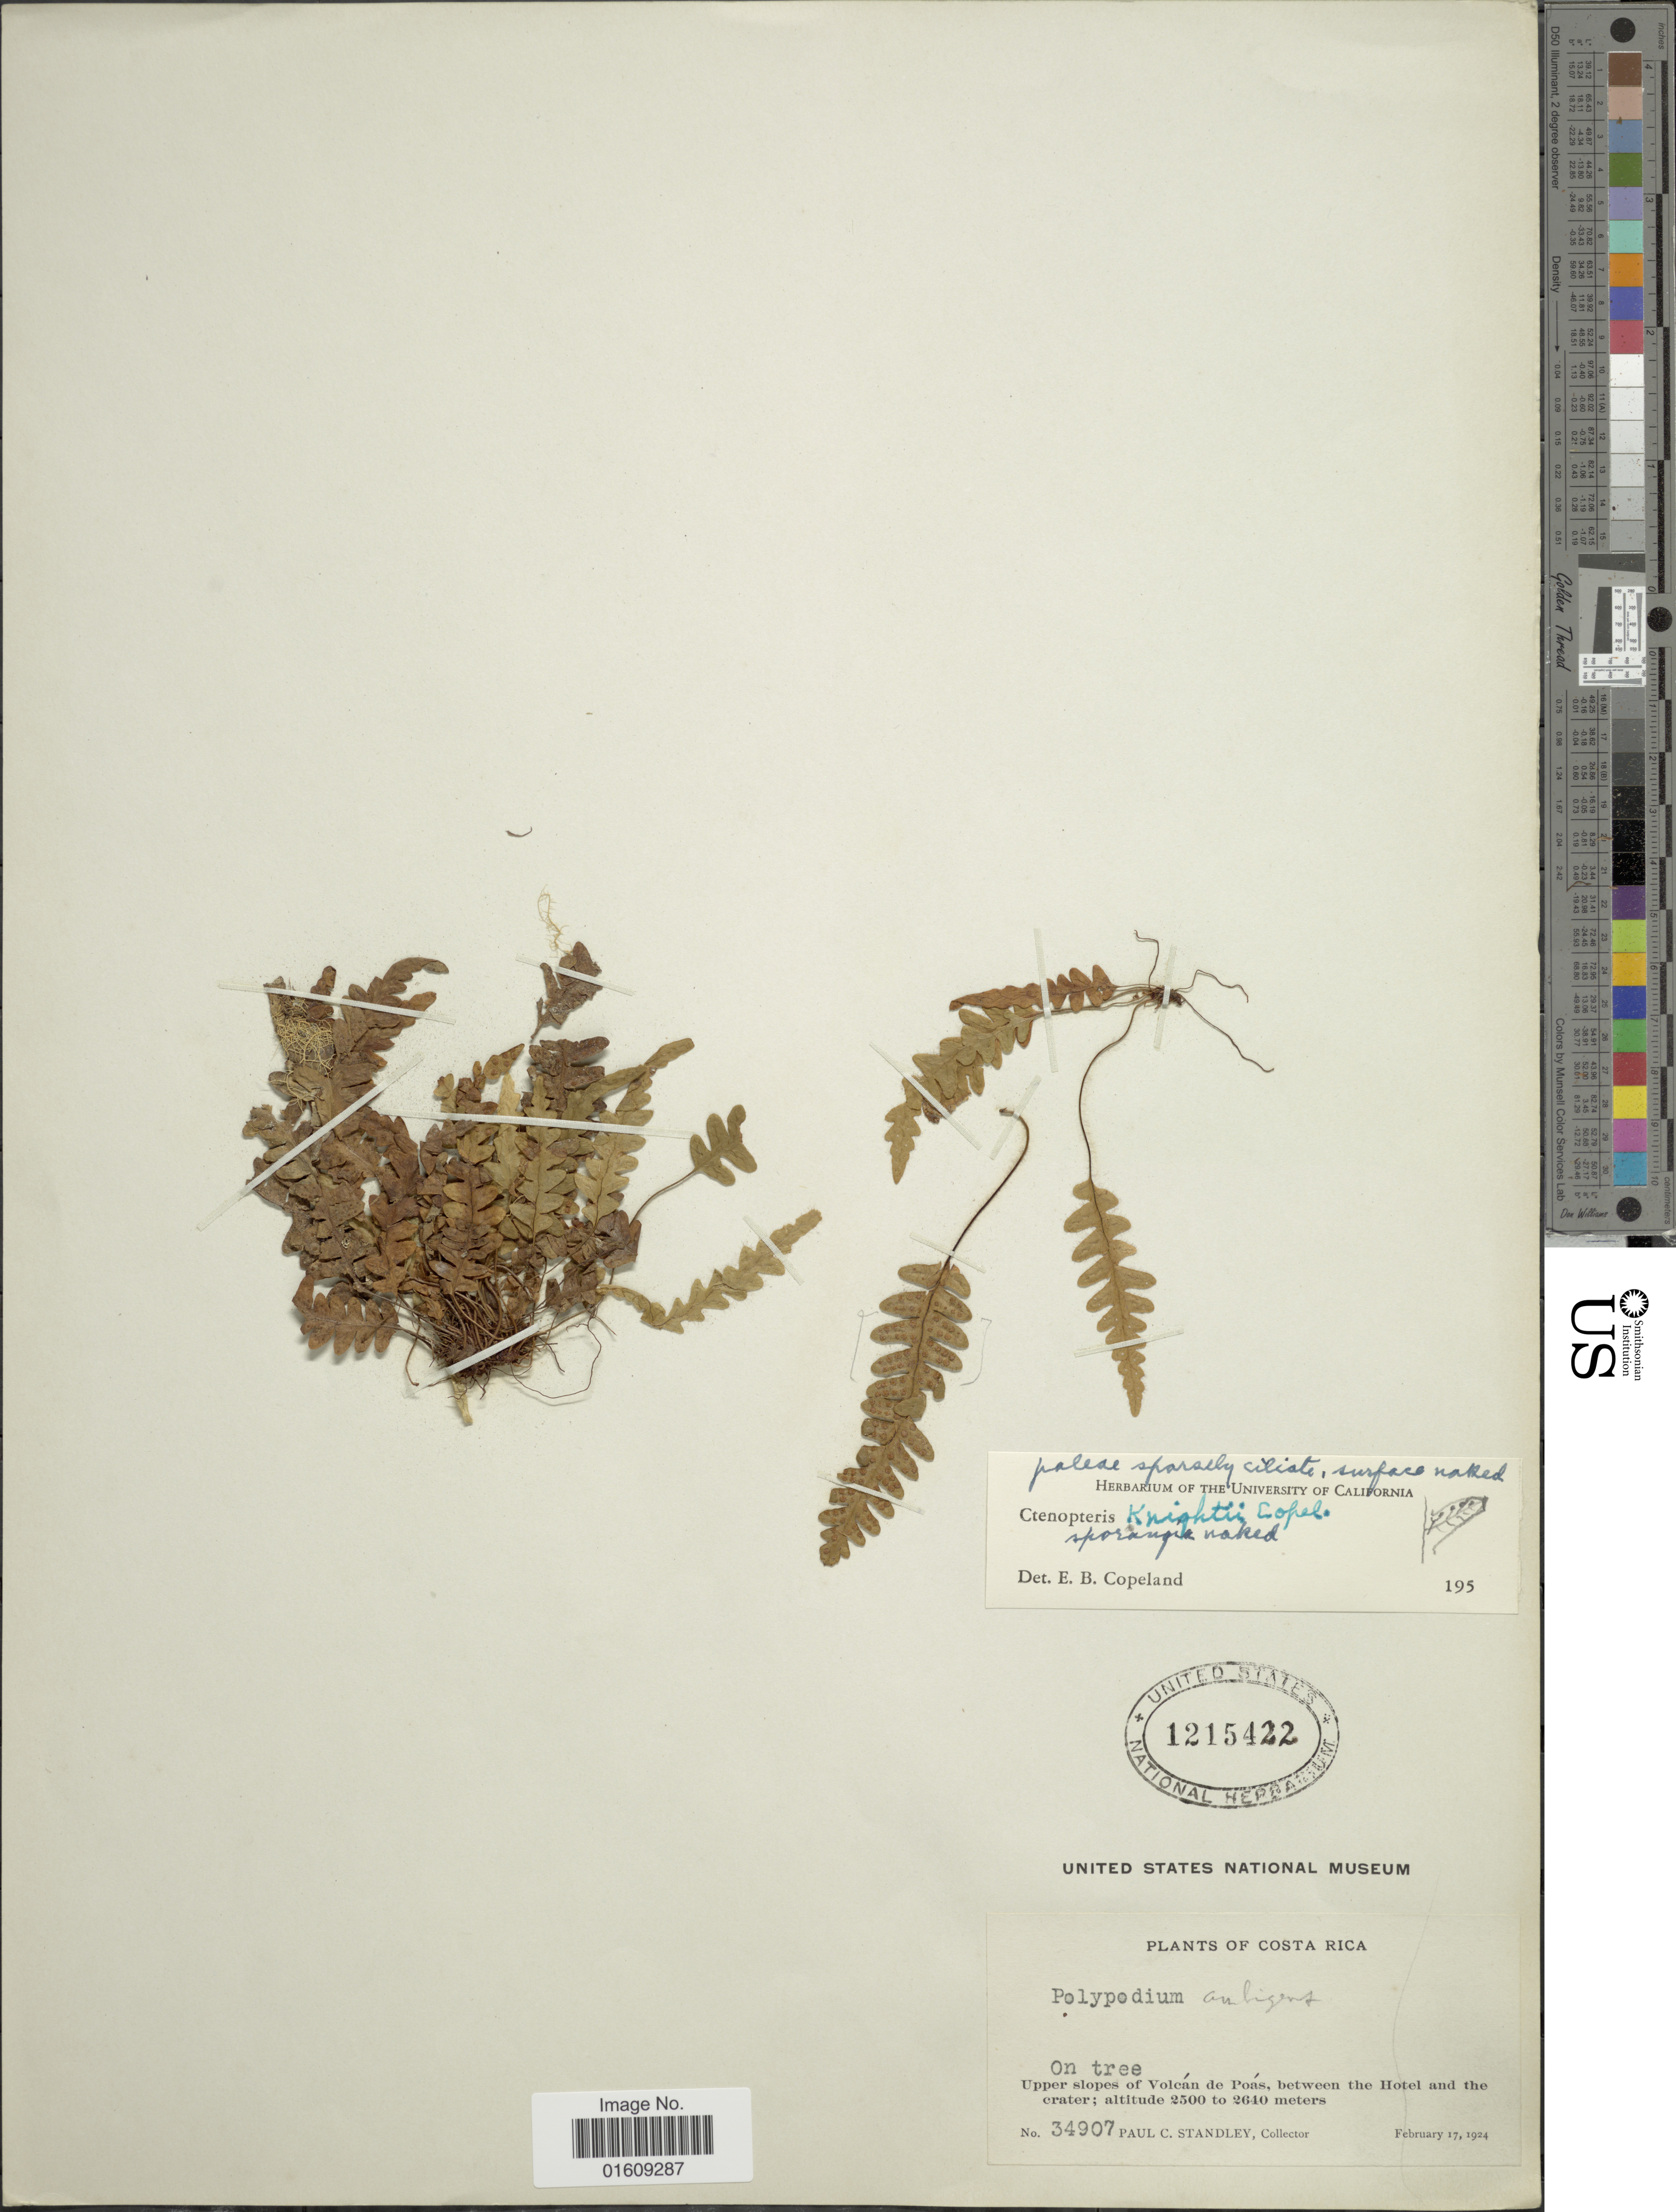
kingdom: Plantae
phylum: Tracheophyta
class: Polypodiopsida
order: Polypodiales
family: Polypodiaceae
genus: Ceradenia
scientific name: Ceradenia knightii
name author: (Copel.) L.E. Bishop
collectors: P. C. Standley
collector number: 34907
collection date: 1924-02-17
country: Costa Rica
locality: Costa Rica, Upper slopes of Volcán de Poás, between the Hotel and crater.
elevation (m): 2500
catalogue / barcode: US 1215422